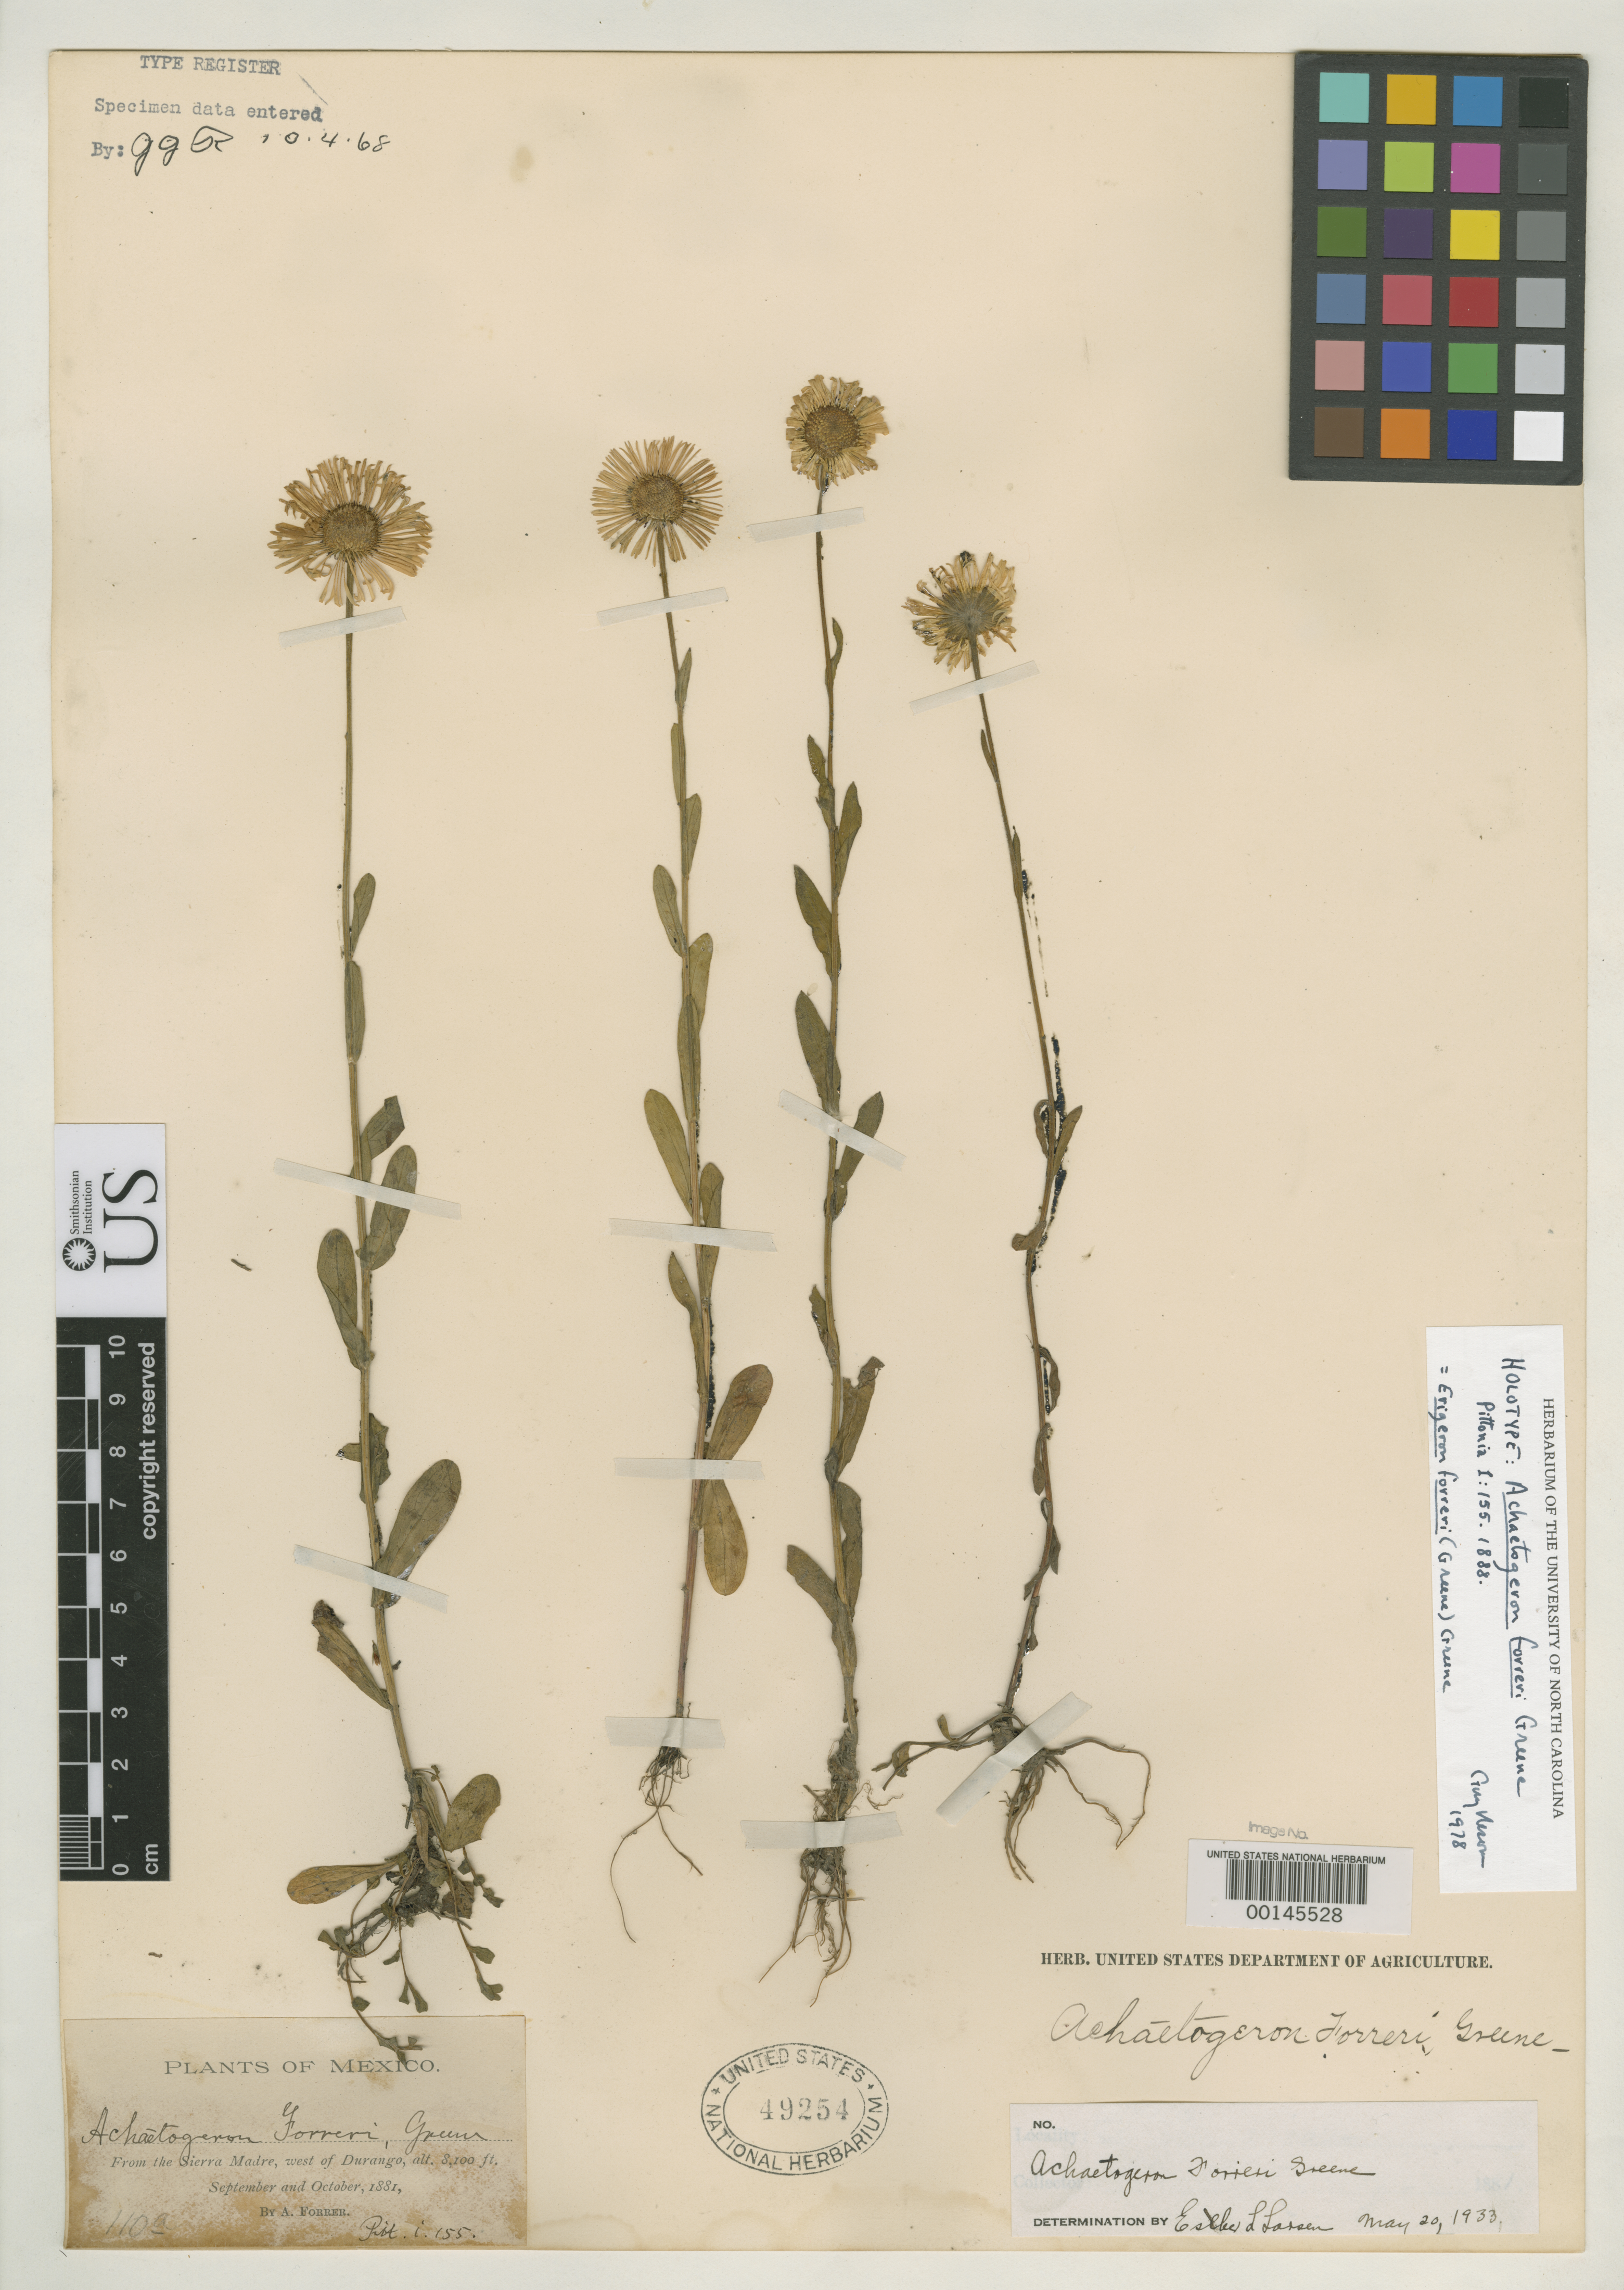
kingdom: Plantae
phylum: Tracheophyta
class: Magnoliopsida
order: Asterales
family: Asteraceae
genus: Achaetogeron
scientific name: Achaetogeron forreri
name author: Greene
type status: Type Collection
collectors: A. Forrer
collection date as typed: Sep 1881 to -- Oct 1881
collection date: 1881-09/1881-10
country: Mexico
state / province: Durango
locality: Sierra Madre, W of Durango.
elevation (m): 914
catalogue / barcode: US 49254